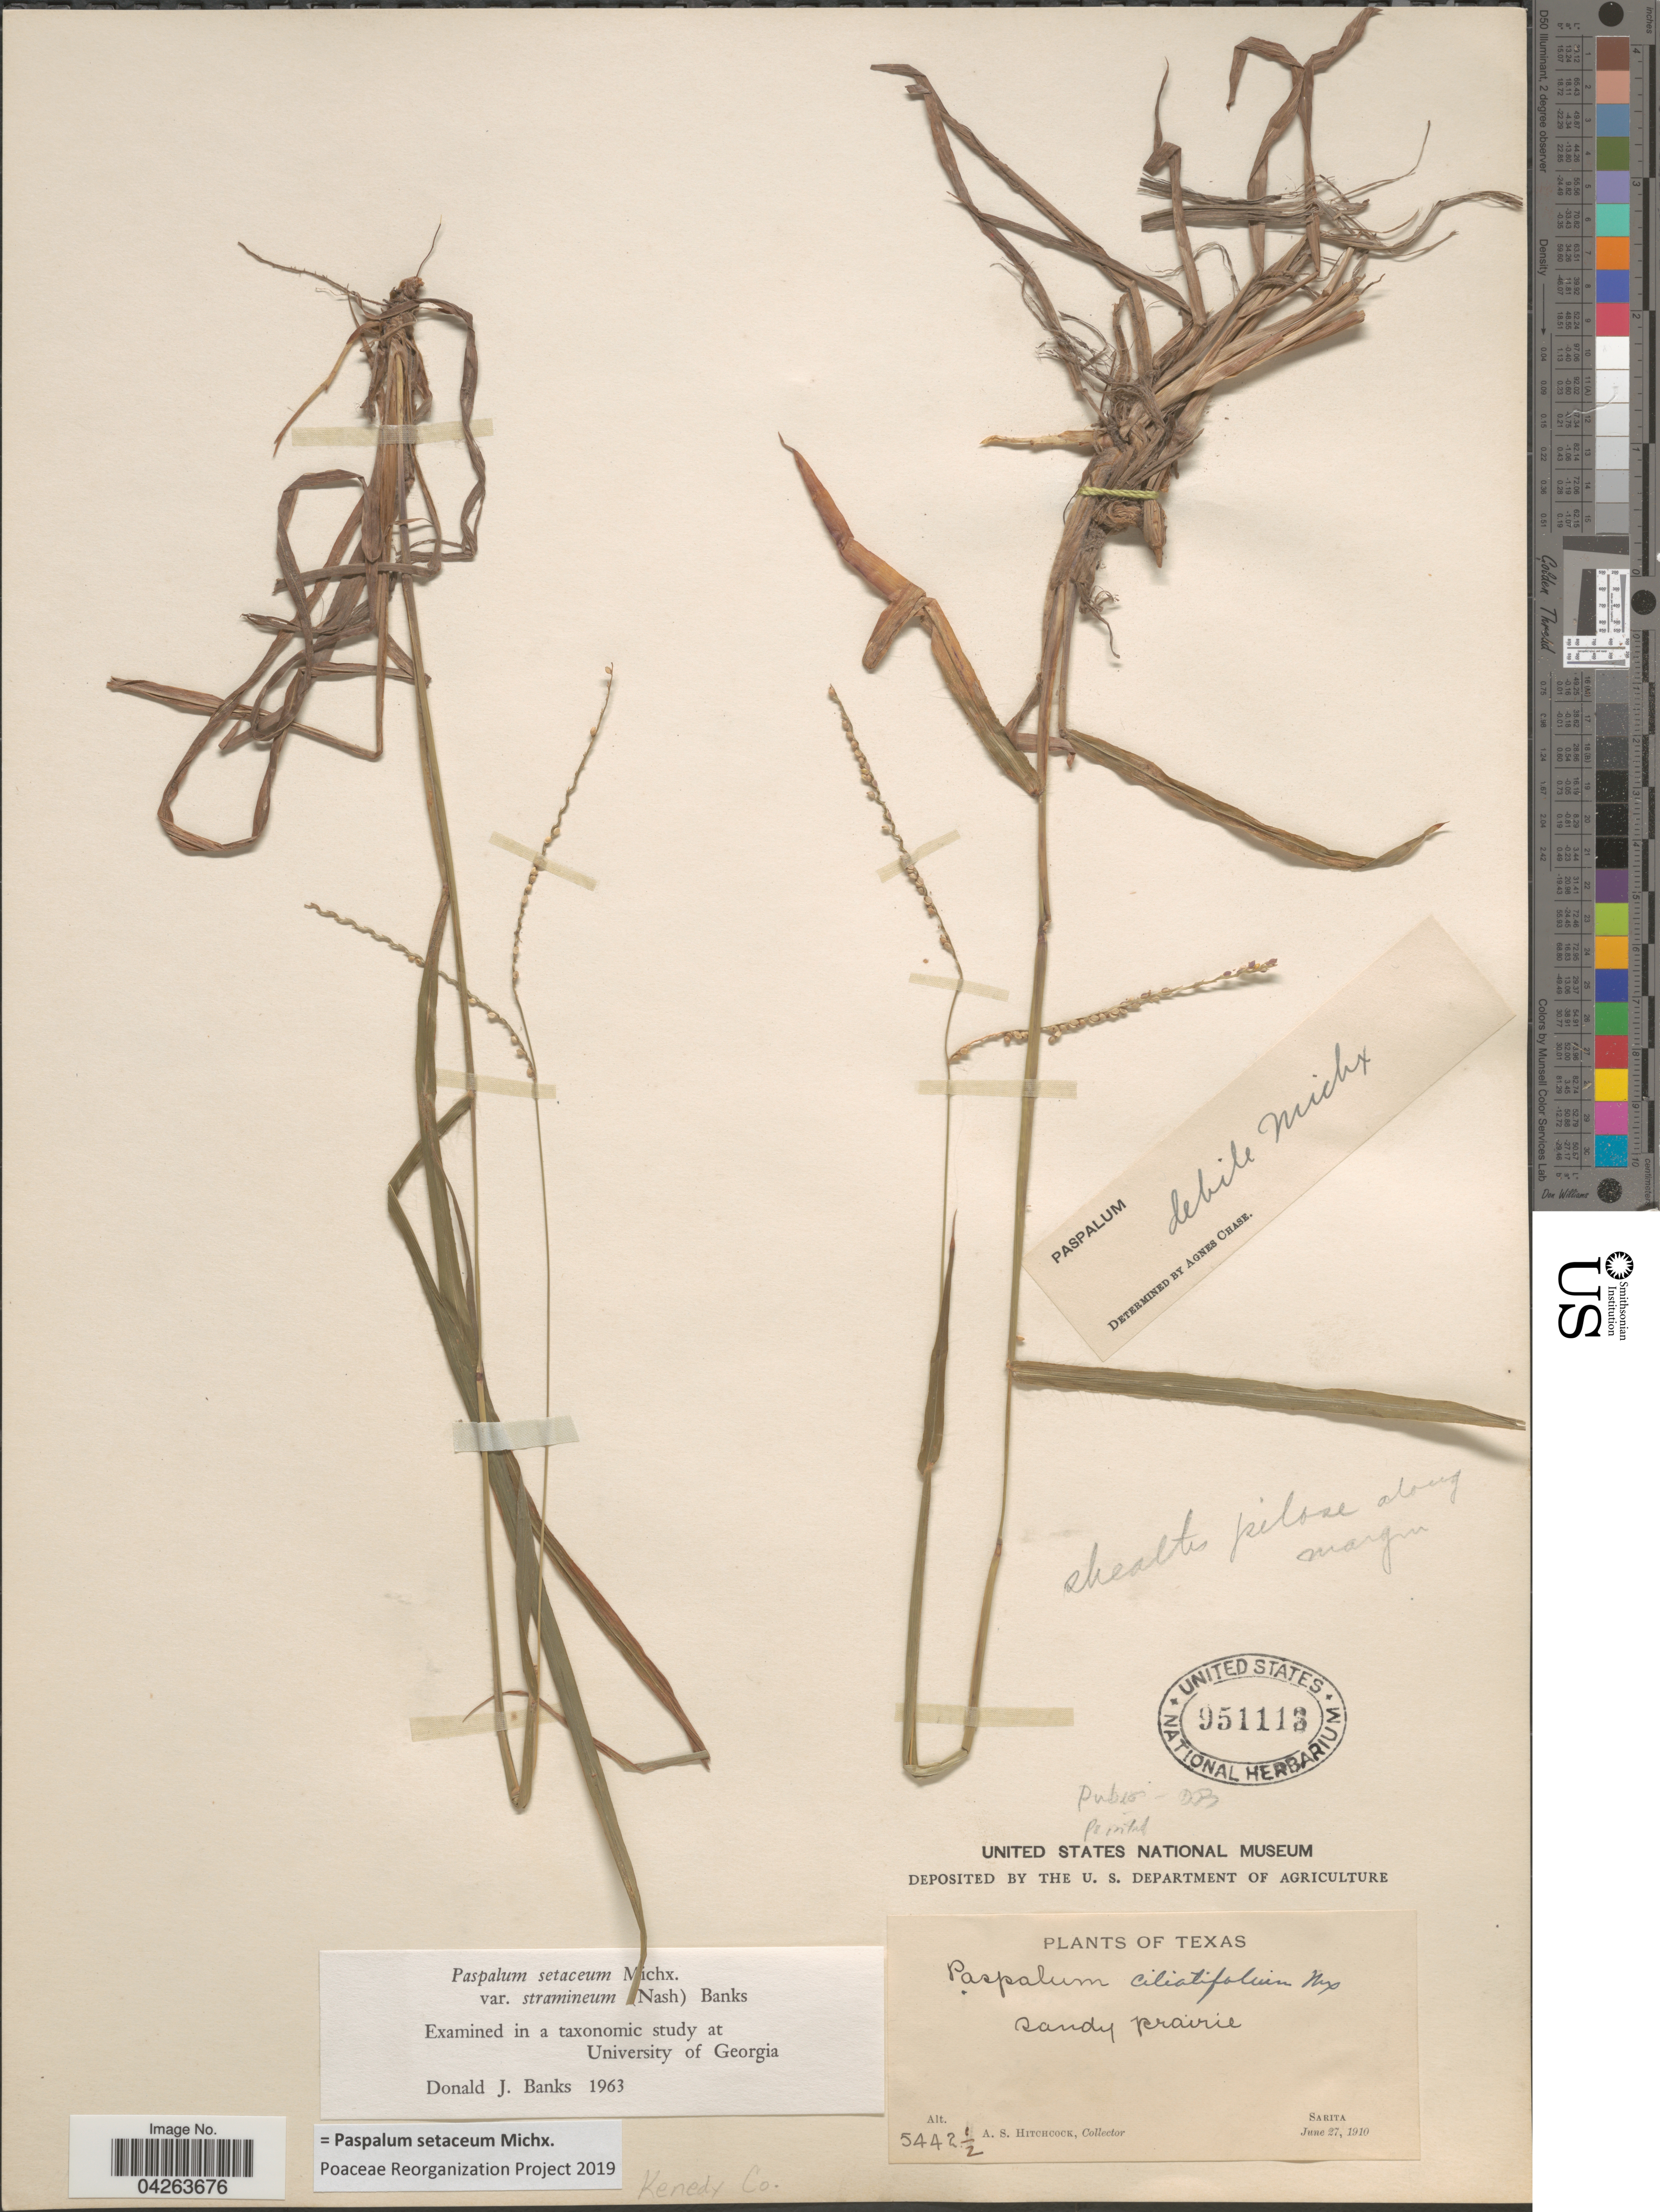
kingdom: Plantae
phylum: Tracheophyta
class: Liliopsida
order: Poales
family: Poaceae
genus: Paspalum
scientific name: Paspalum setaceum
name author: Michx.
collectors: A. S. Hitchcock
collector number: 5442 1/2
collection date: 1910-06-27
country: United States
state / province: Texas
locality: Sarita. Kenedy Co.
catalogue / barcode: US 951113